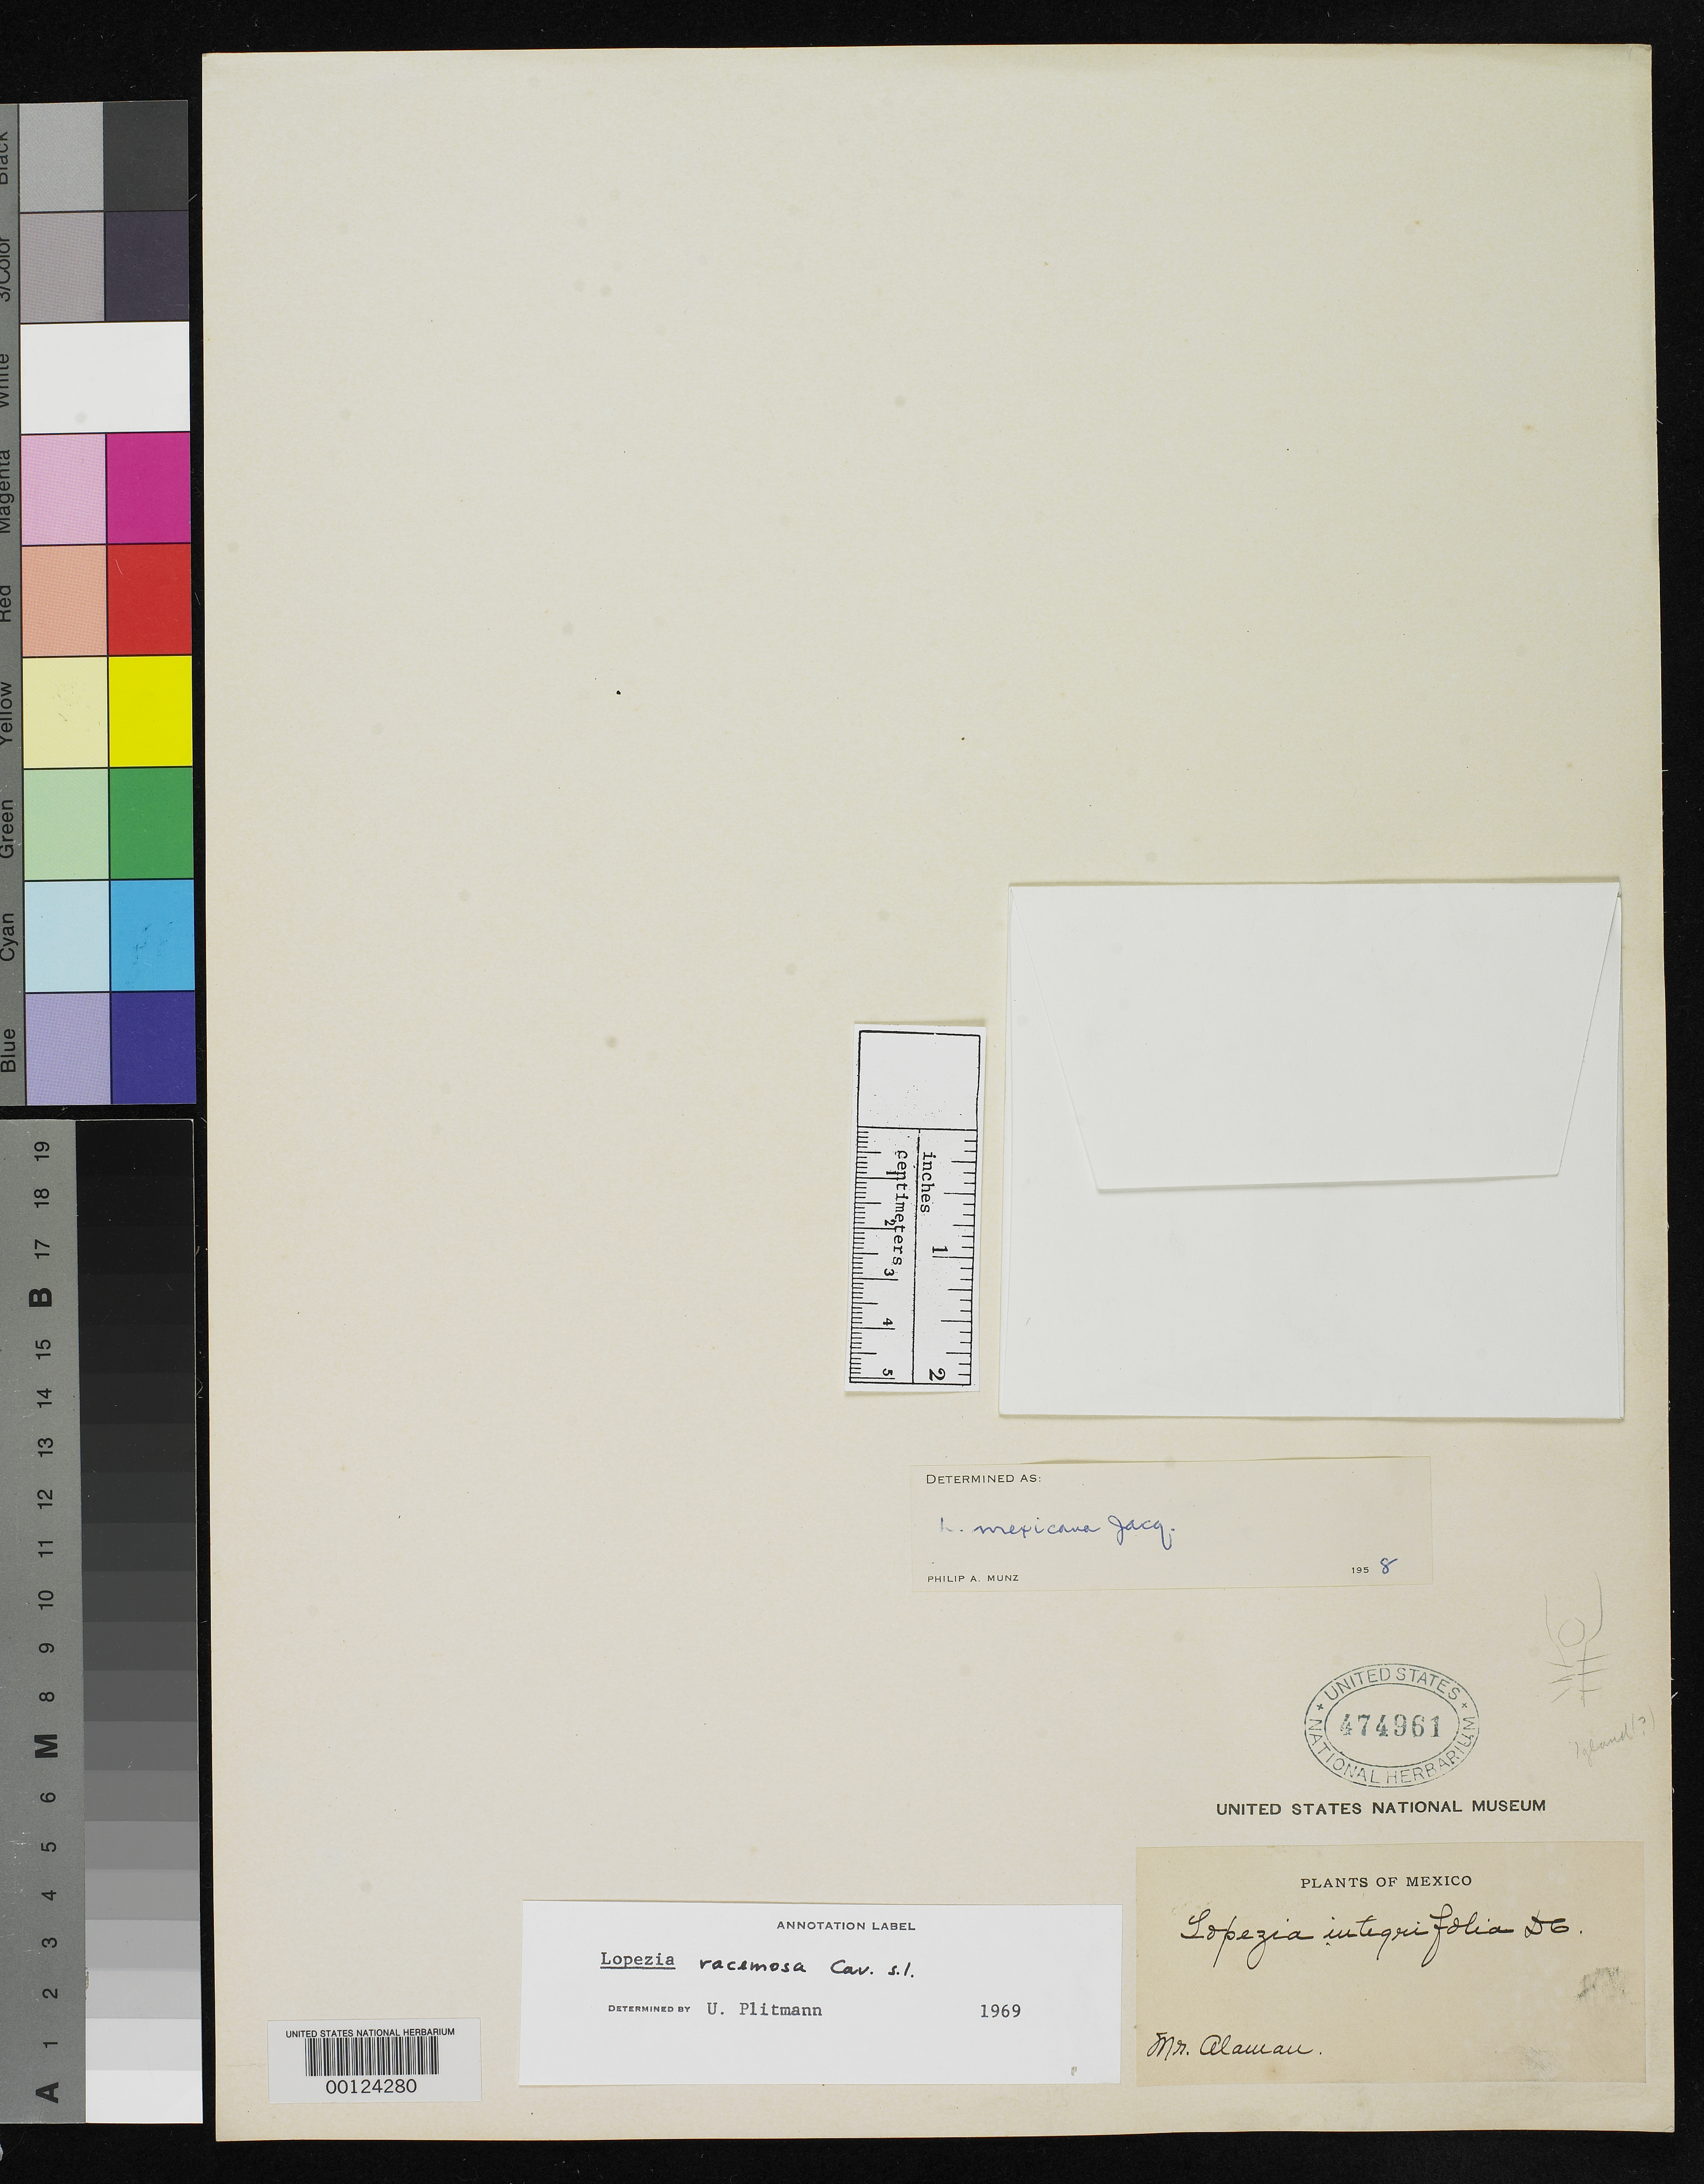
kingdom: Plantae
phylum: Tracheophyta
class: Magnoliopsida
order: Myrtales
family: Onagraceae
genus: Lopezia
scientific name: Lopezia integrifolia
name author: DC.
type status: Type Fragment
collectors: L. Alaman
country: Mexico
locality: E of Monserrat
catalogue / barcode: US 474961